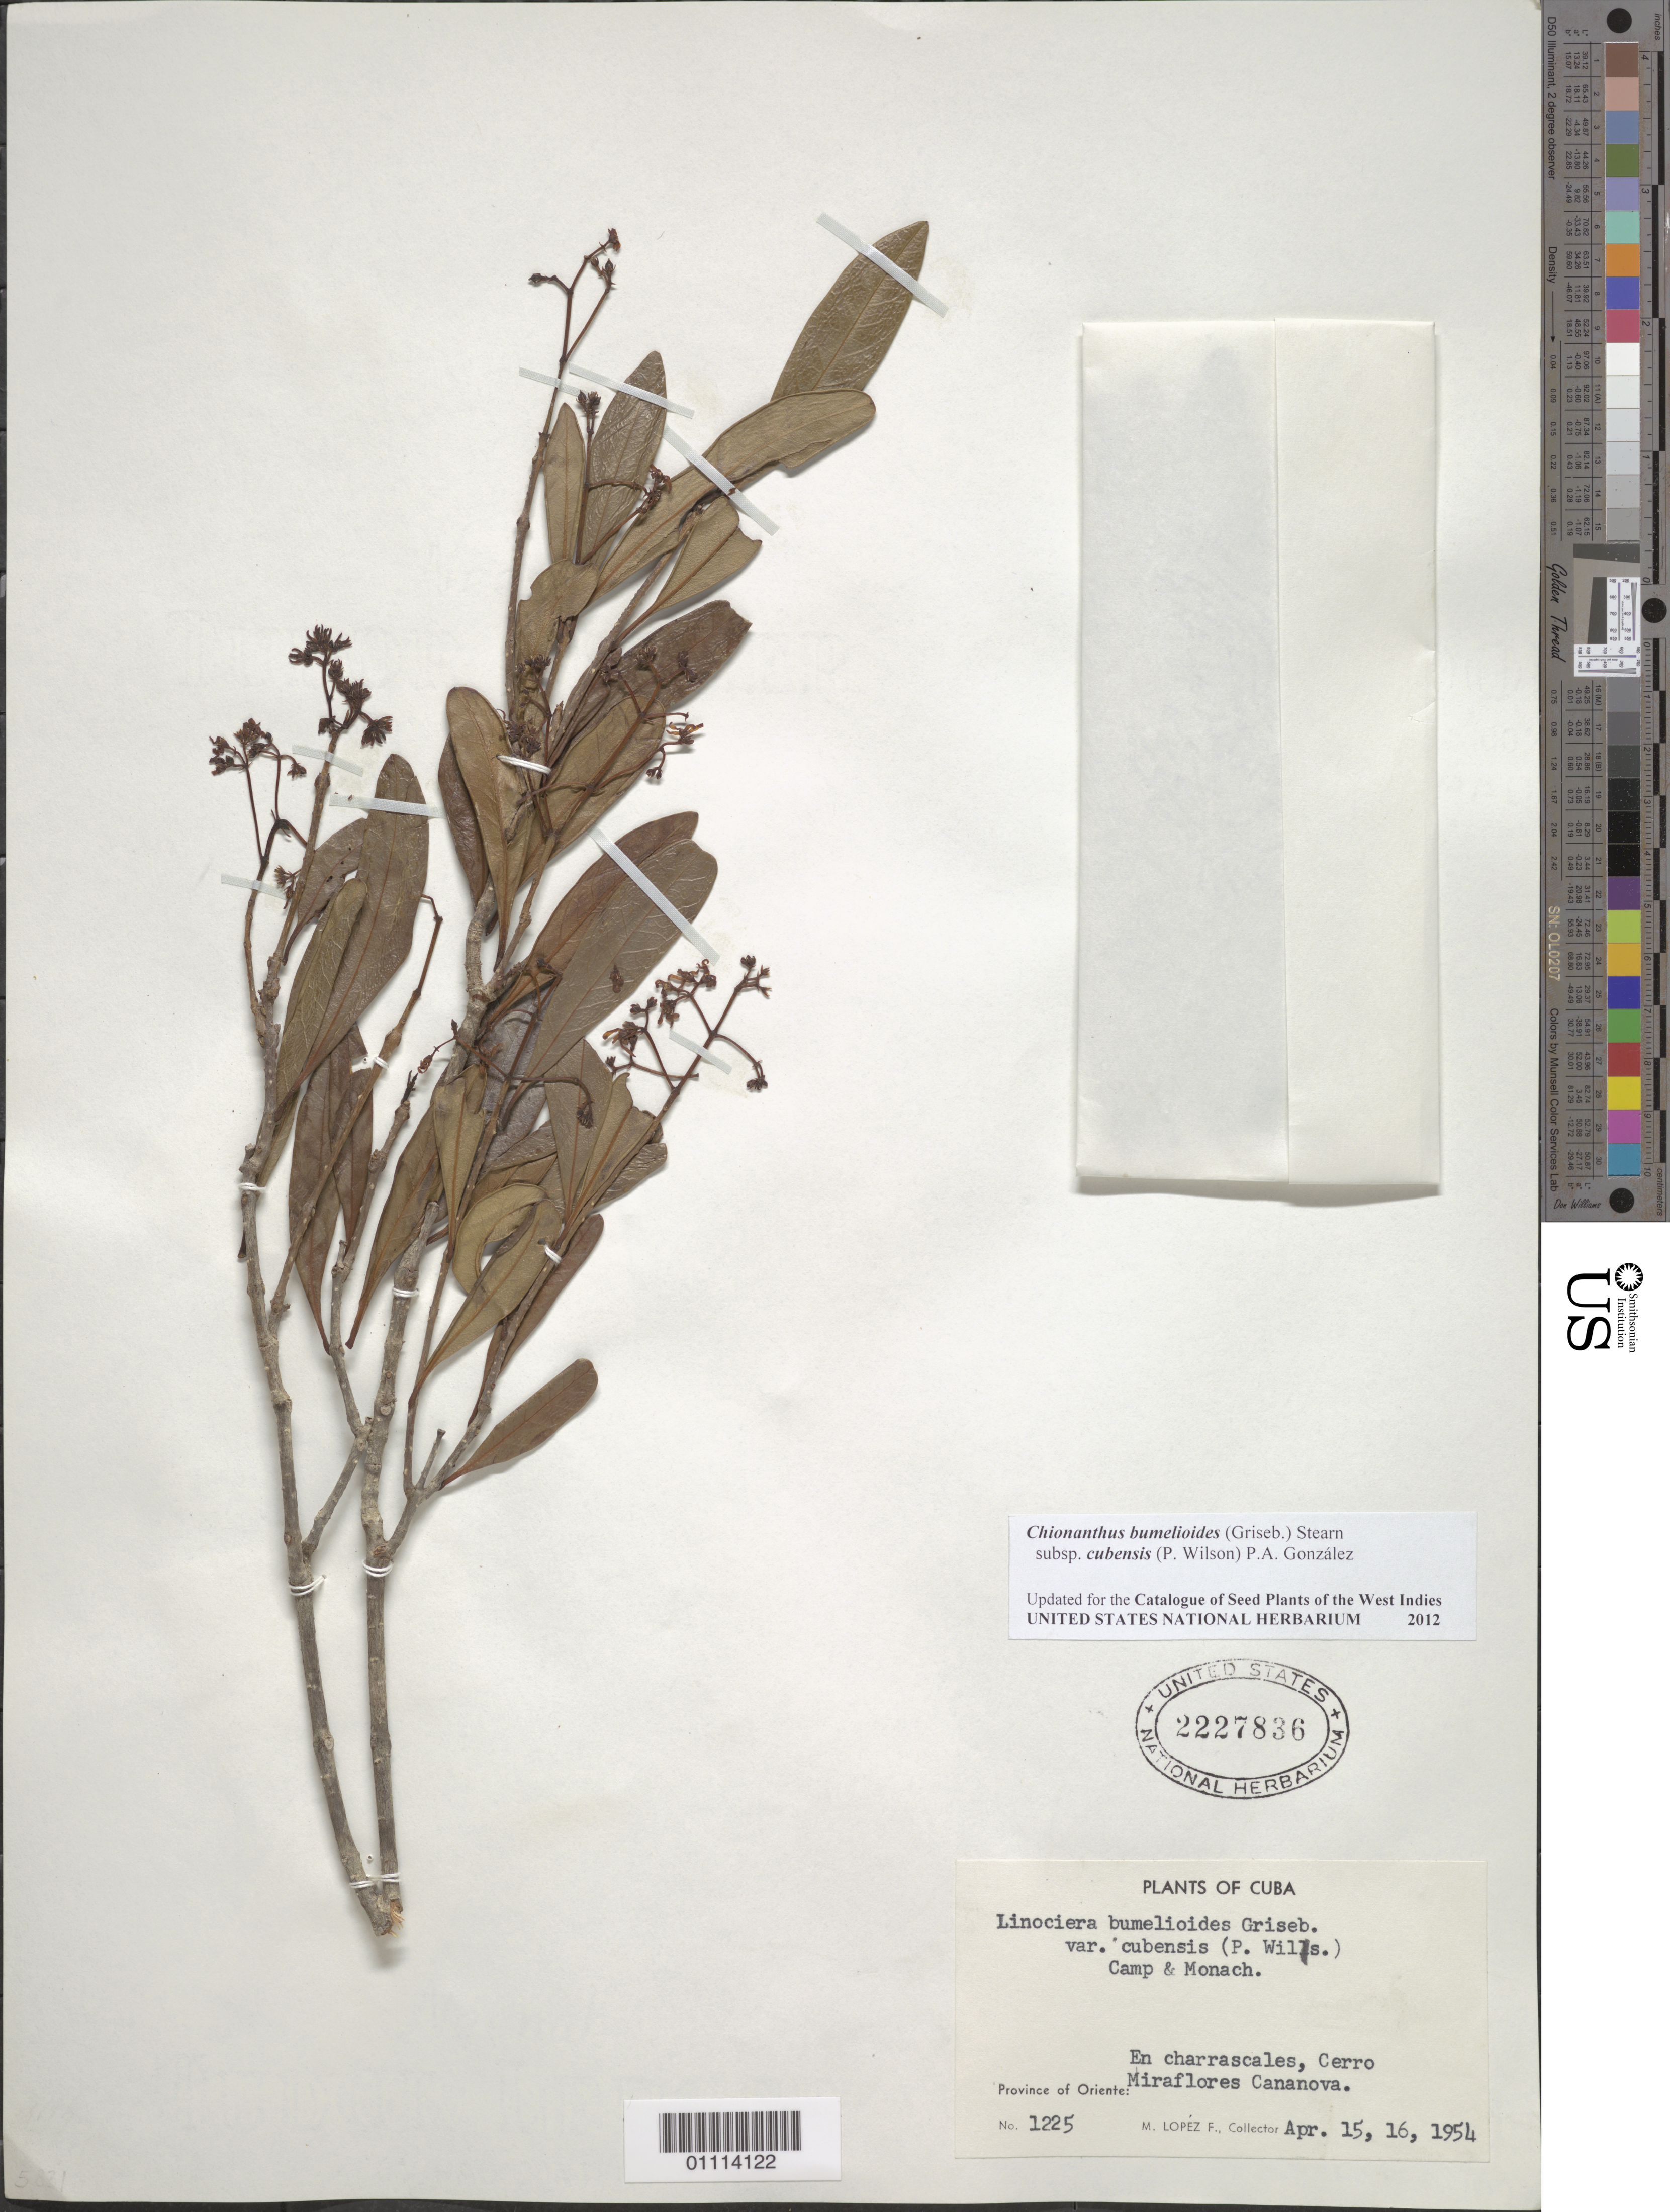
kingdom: Plantae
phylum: Tracheophyta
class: Magnoliopsida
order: Lamiales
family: Oleaceae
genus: Linociera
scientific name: Linociera bumelioides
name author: Griseb.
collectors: M. López Figueiras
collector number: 1225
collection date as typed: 15 Apr 1954 and 16 Apr 1954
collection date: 1954-04-15,1954-04-16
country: Cuba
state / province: Holguín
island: Cuba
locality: En charrascales, Cerro, Miraflores Cananova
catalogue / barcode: US 2227836